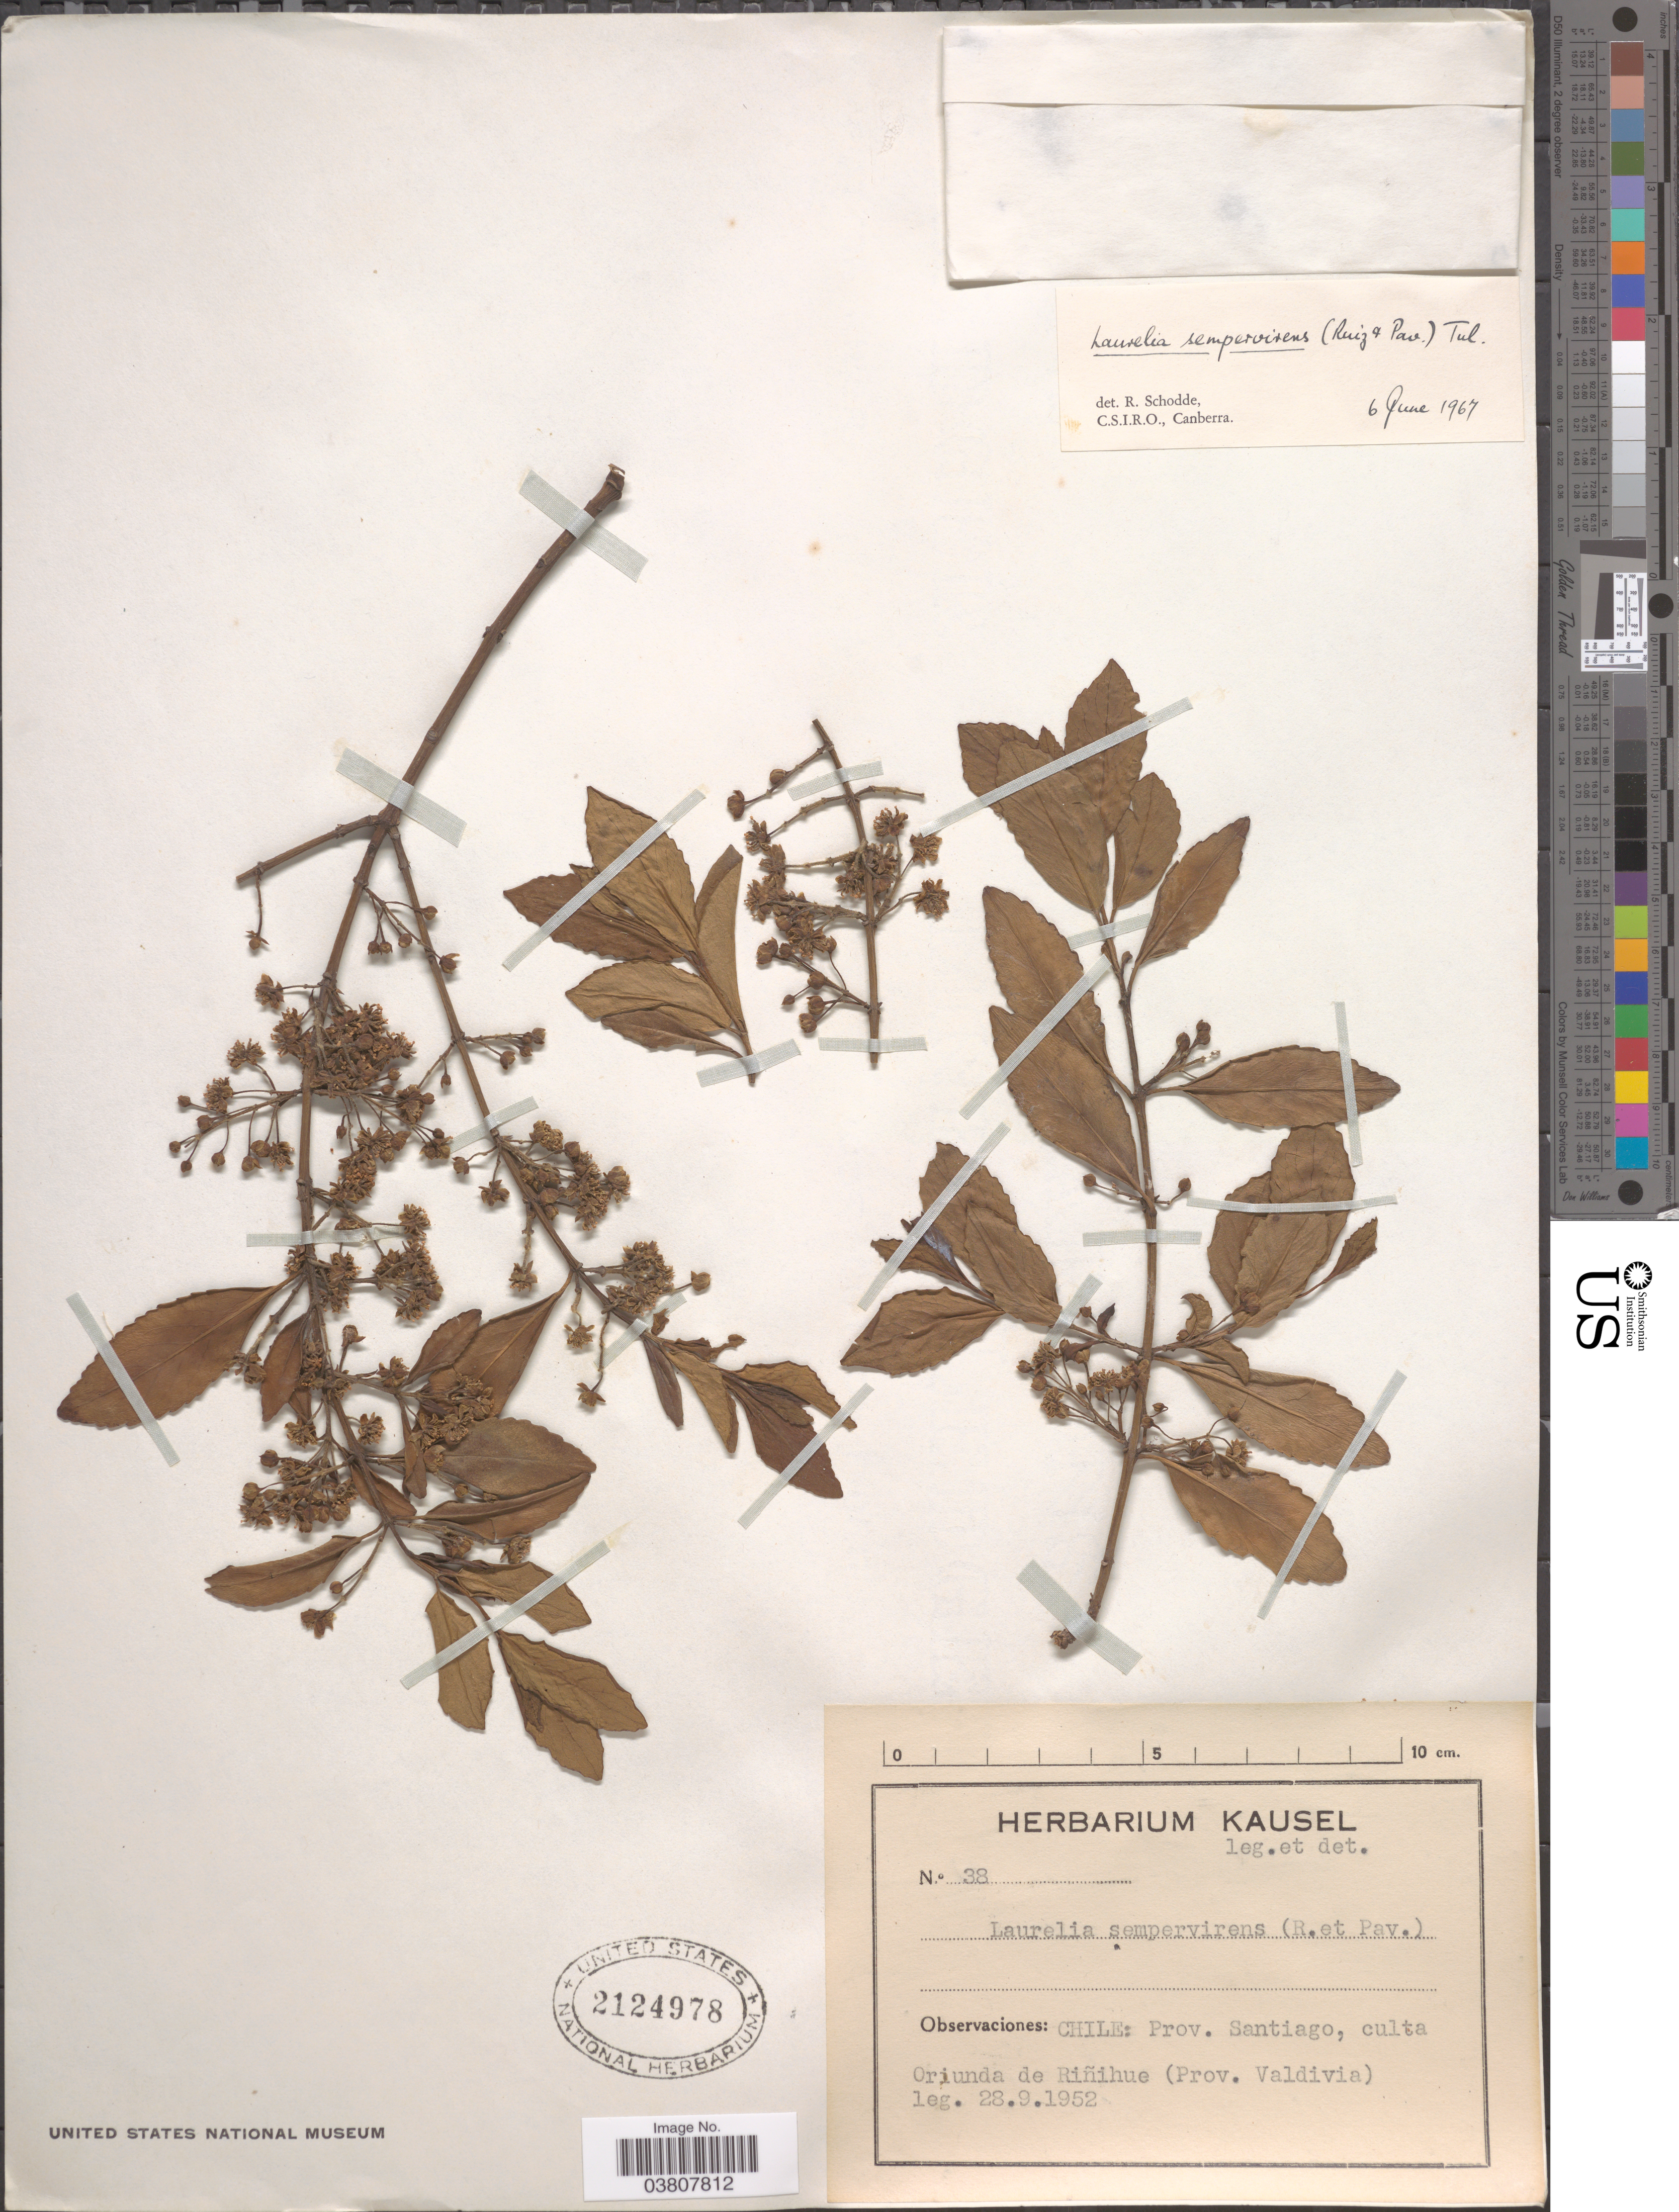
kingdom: Plantae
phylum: Tracheophyta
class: Magnoliopsida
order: Laurales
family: Atherospermataceae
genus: Laurelia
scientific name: Laurelia sempervirens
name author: (Ruiz & Pav.) Tul.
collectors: -. Kausel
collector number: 38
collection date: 1952-09-28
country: Chile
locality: Prov. Santiago, culta. Oriunda de Riñihue (Prov. Valdivia).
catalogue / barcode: US 2124978